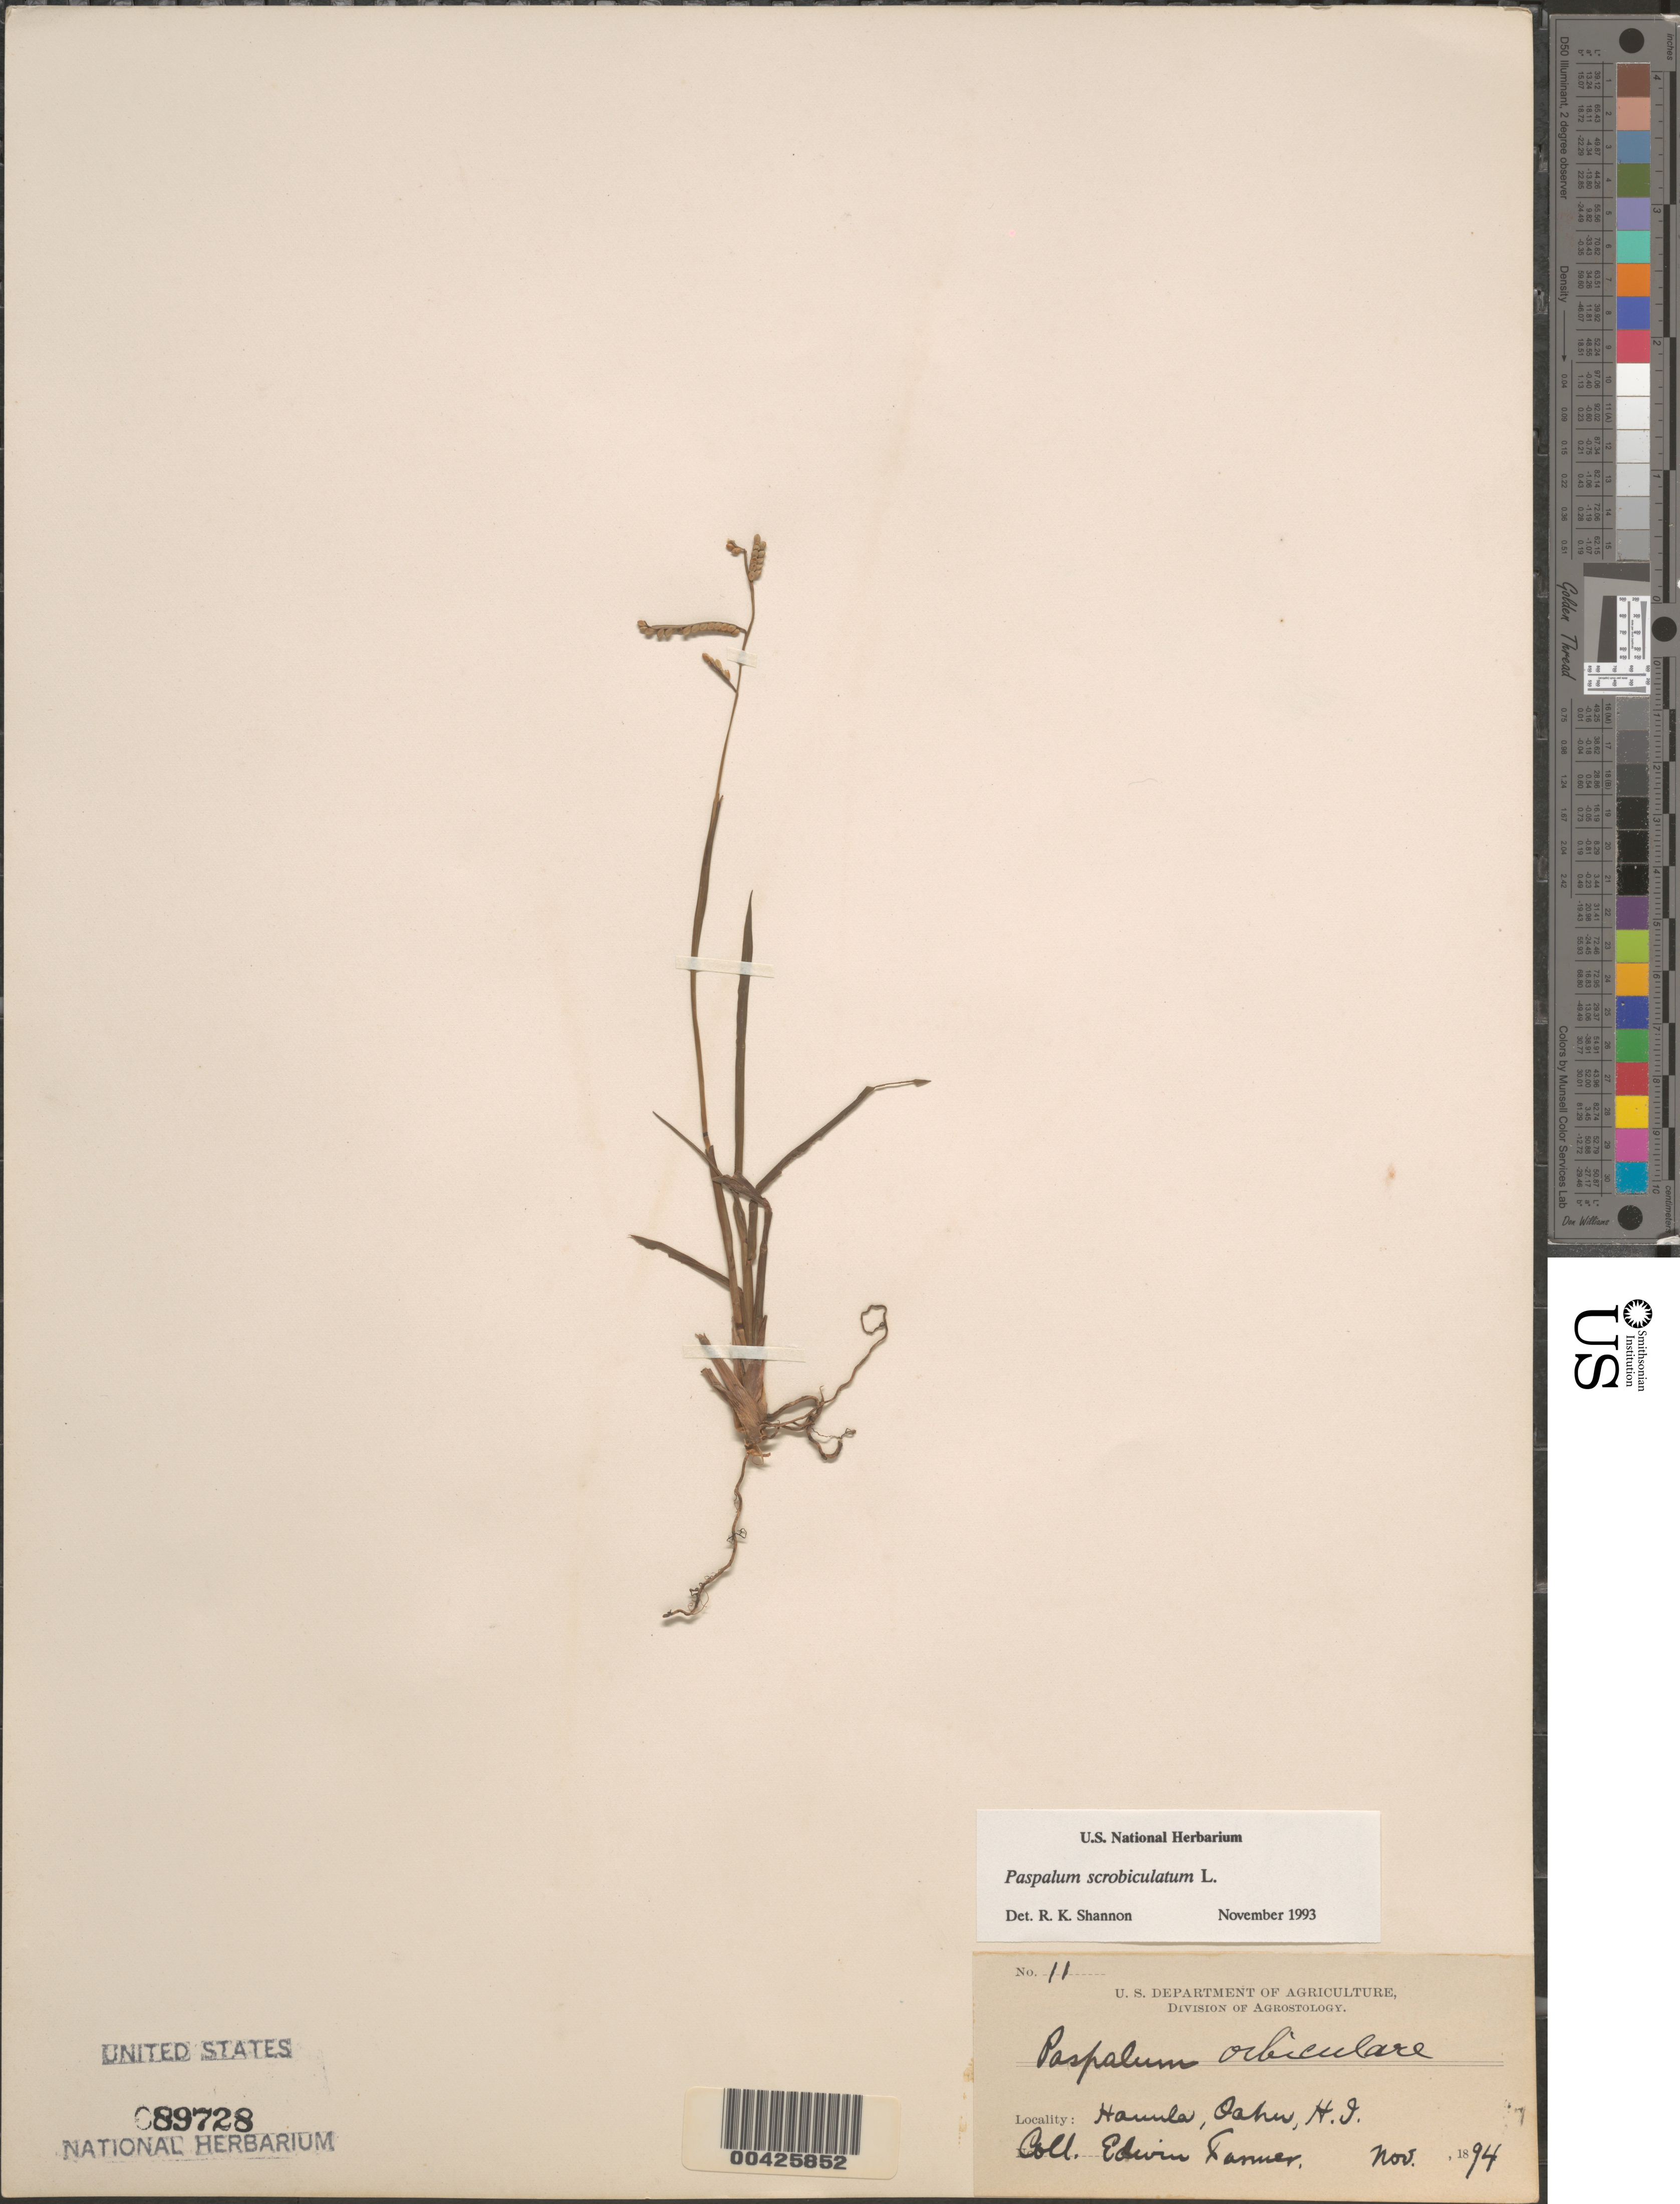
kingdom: Plantae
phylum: Tracheophyta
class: Liliopsida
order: Poales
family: Poaceae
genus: Paspalum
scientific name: Paspalum scrobiculatum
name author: L.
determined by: Shannon, R. K., (UNITED STATES)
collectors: E. Panuer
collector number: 11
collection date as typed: Nov 1894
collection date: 1894-11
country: United States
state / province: Hawaii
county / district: Honolulu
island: Oahu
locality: Hauula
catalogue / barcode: US 89728